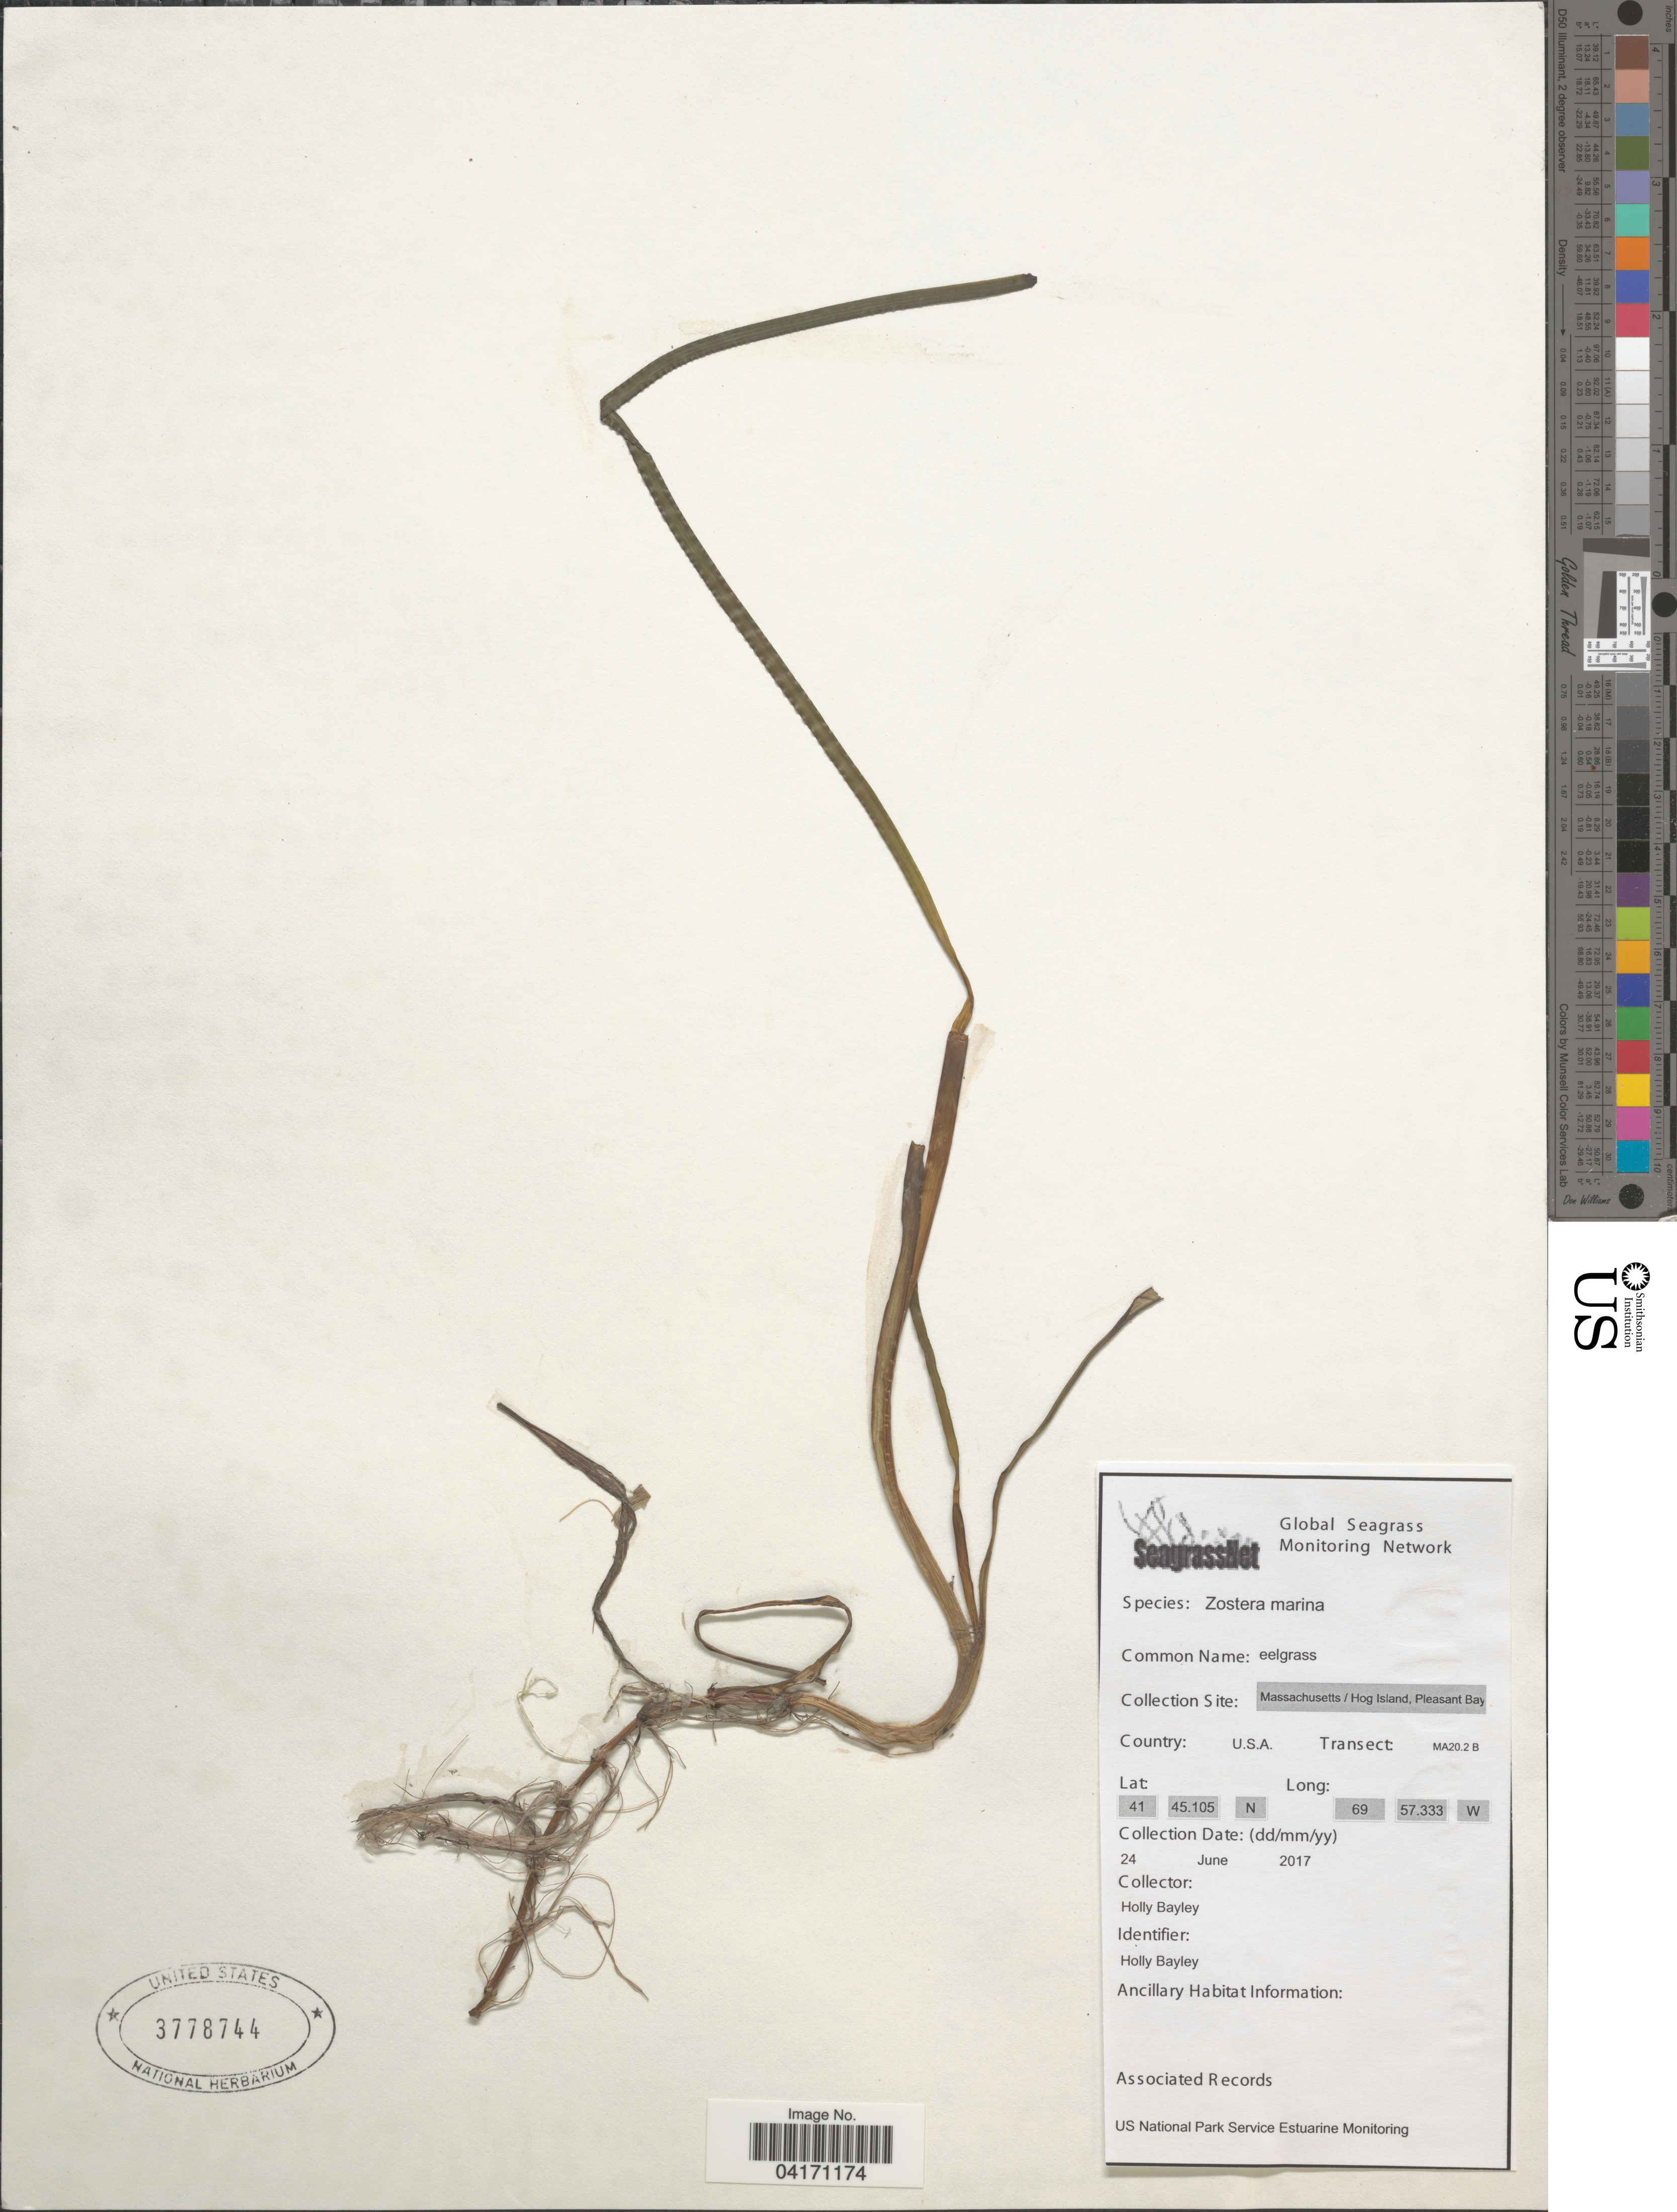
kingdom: Plantae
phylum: Tracheophyta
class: Liliopsida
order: Alismatales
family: Zosteraceae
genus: Zostera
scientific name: Zostera marina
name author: L.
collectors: H. Bayley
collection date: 2017-06-24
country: United States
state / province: Massachusetts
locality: Hog Island, Pleasant Bay. Transect: MA20.2 B.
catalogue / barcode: US 3778744